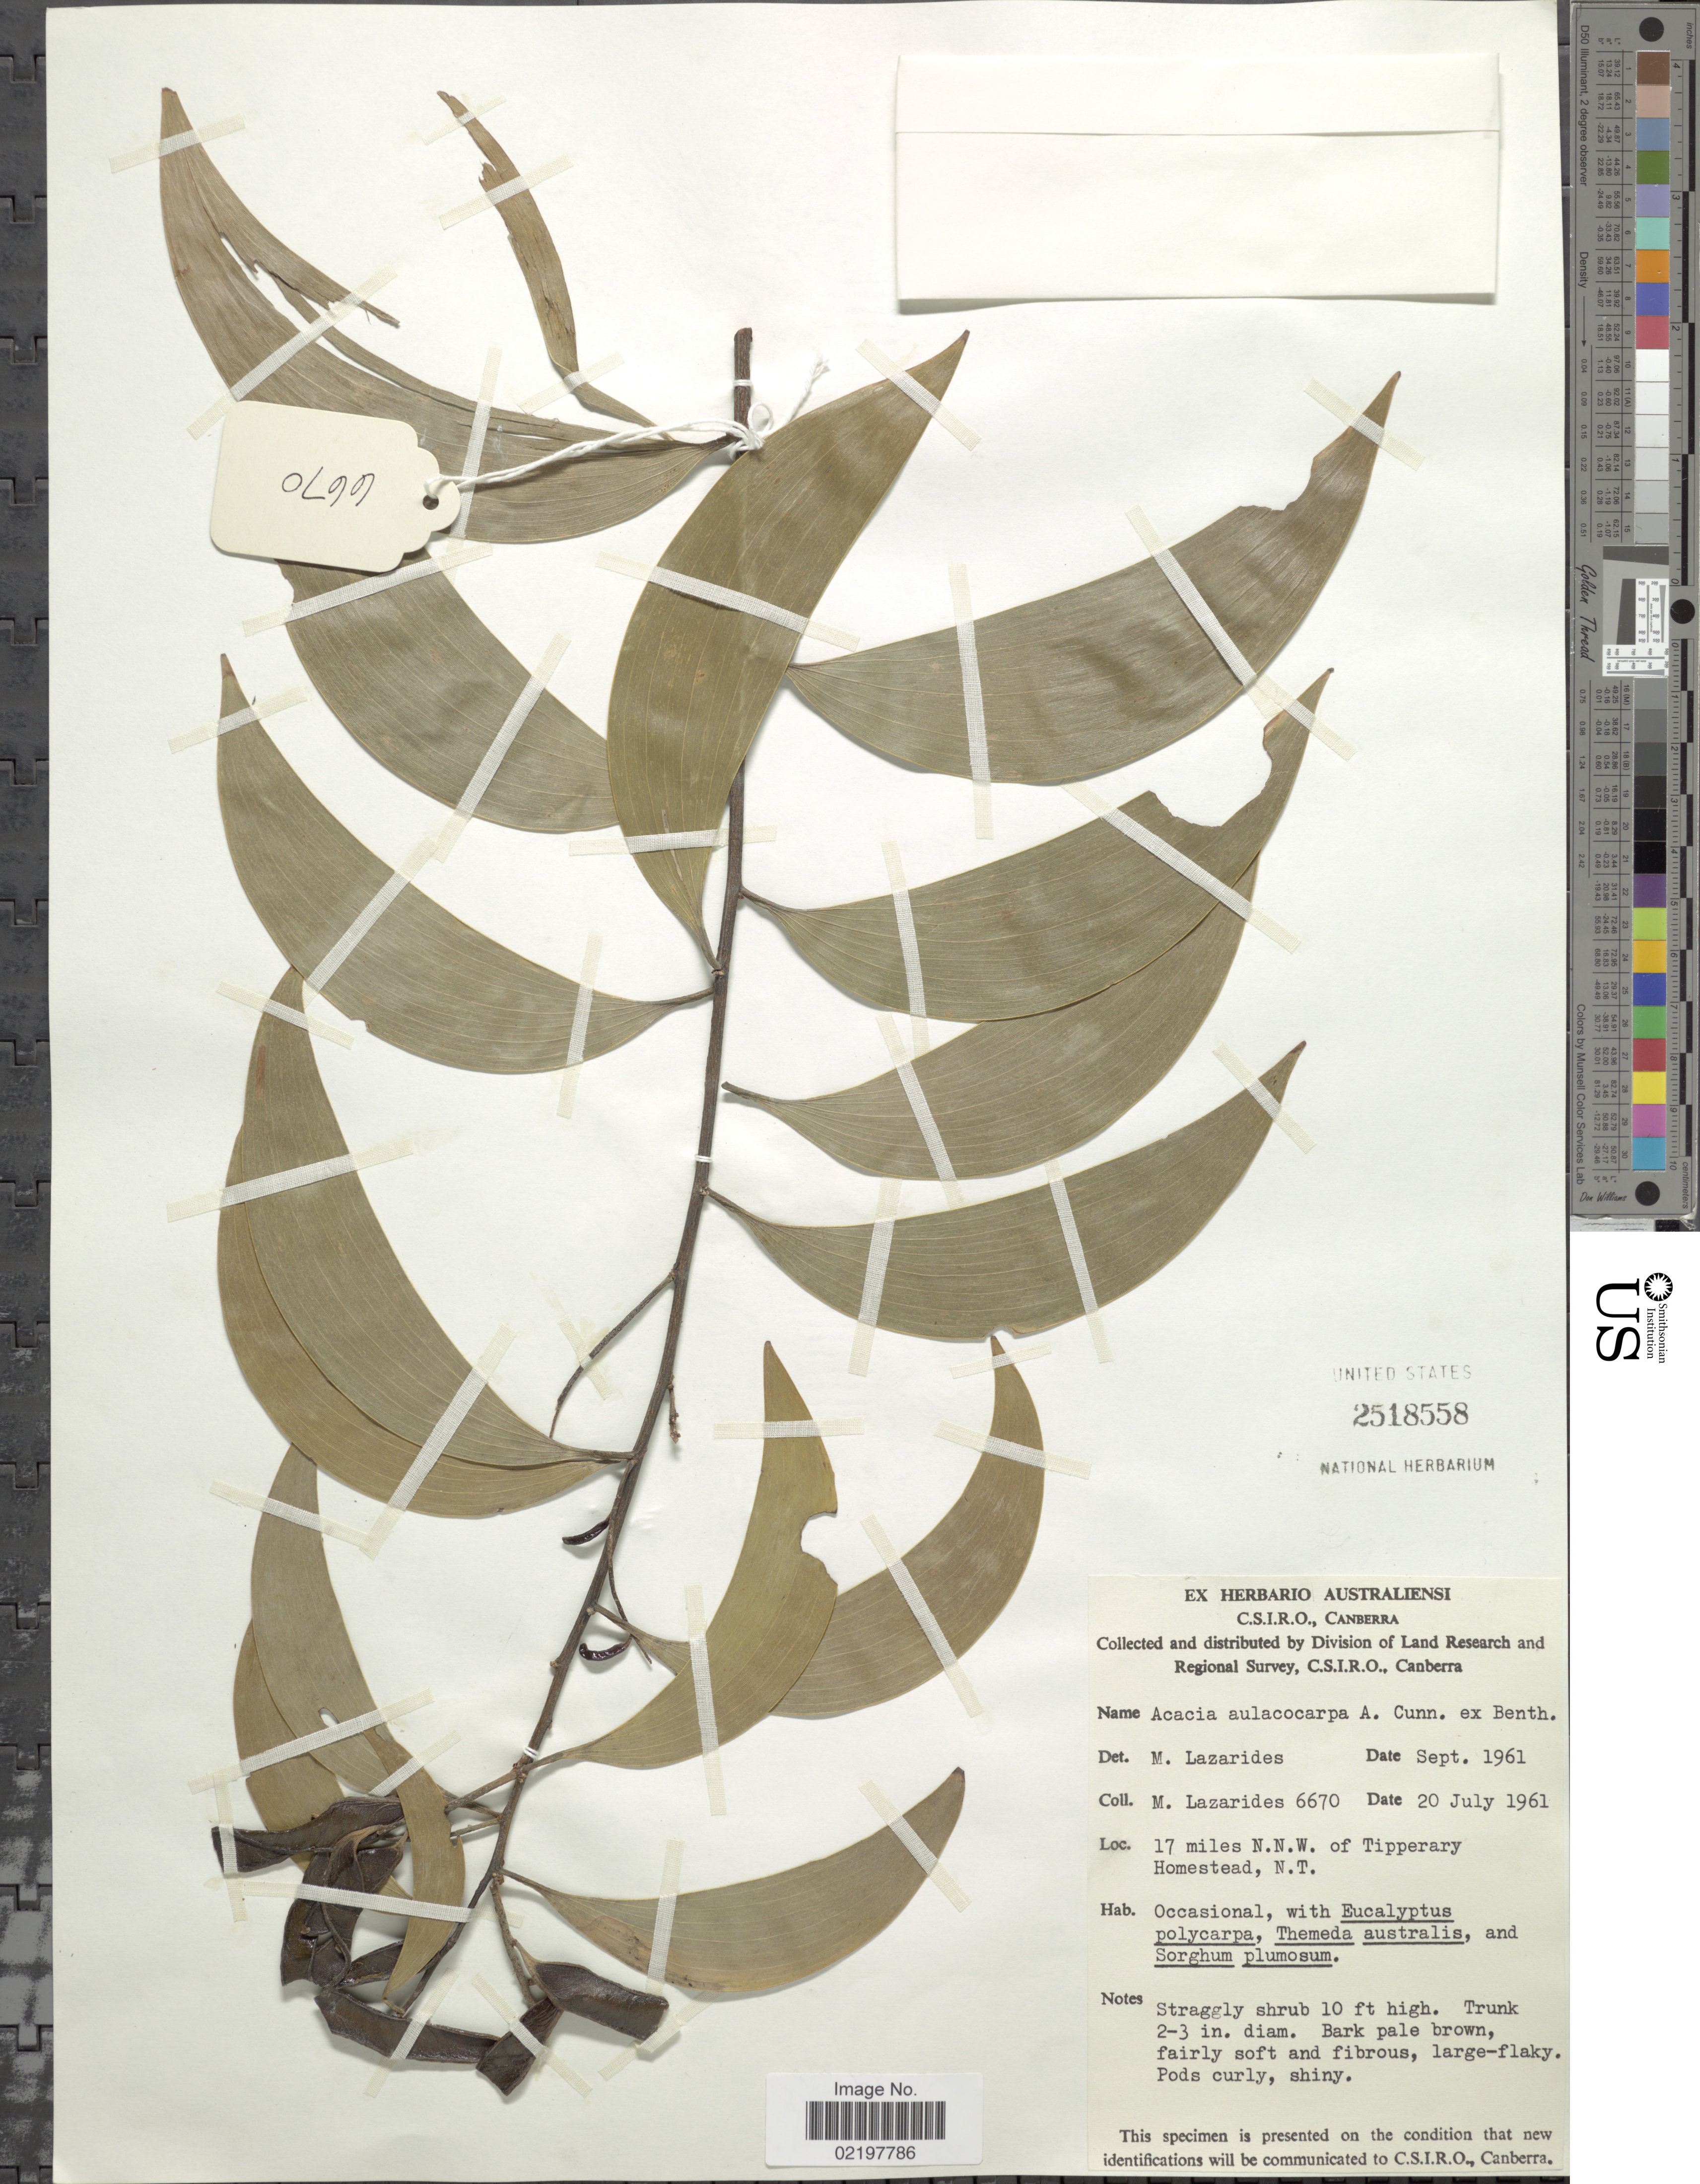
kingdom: Plantae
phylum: Tracheophyta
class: Magnoliopsida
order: Fabales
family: Fabaceae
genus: Acacia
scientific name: Acacia aulacocarpa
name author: A. Cunn. ex Benth.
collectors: M. Lazarides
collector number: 6670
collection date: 1961-07-20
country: Australia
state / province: Northern Territory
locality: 17 miles N.N.W. of Tipperary Homestead, N.T.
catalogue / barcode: US 2518558